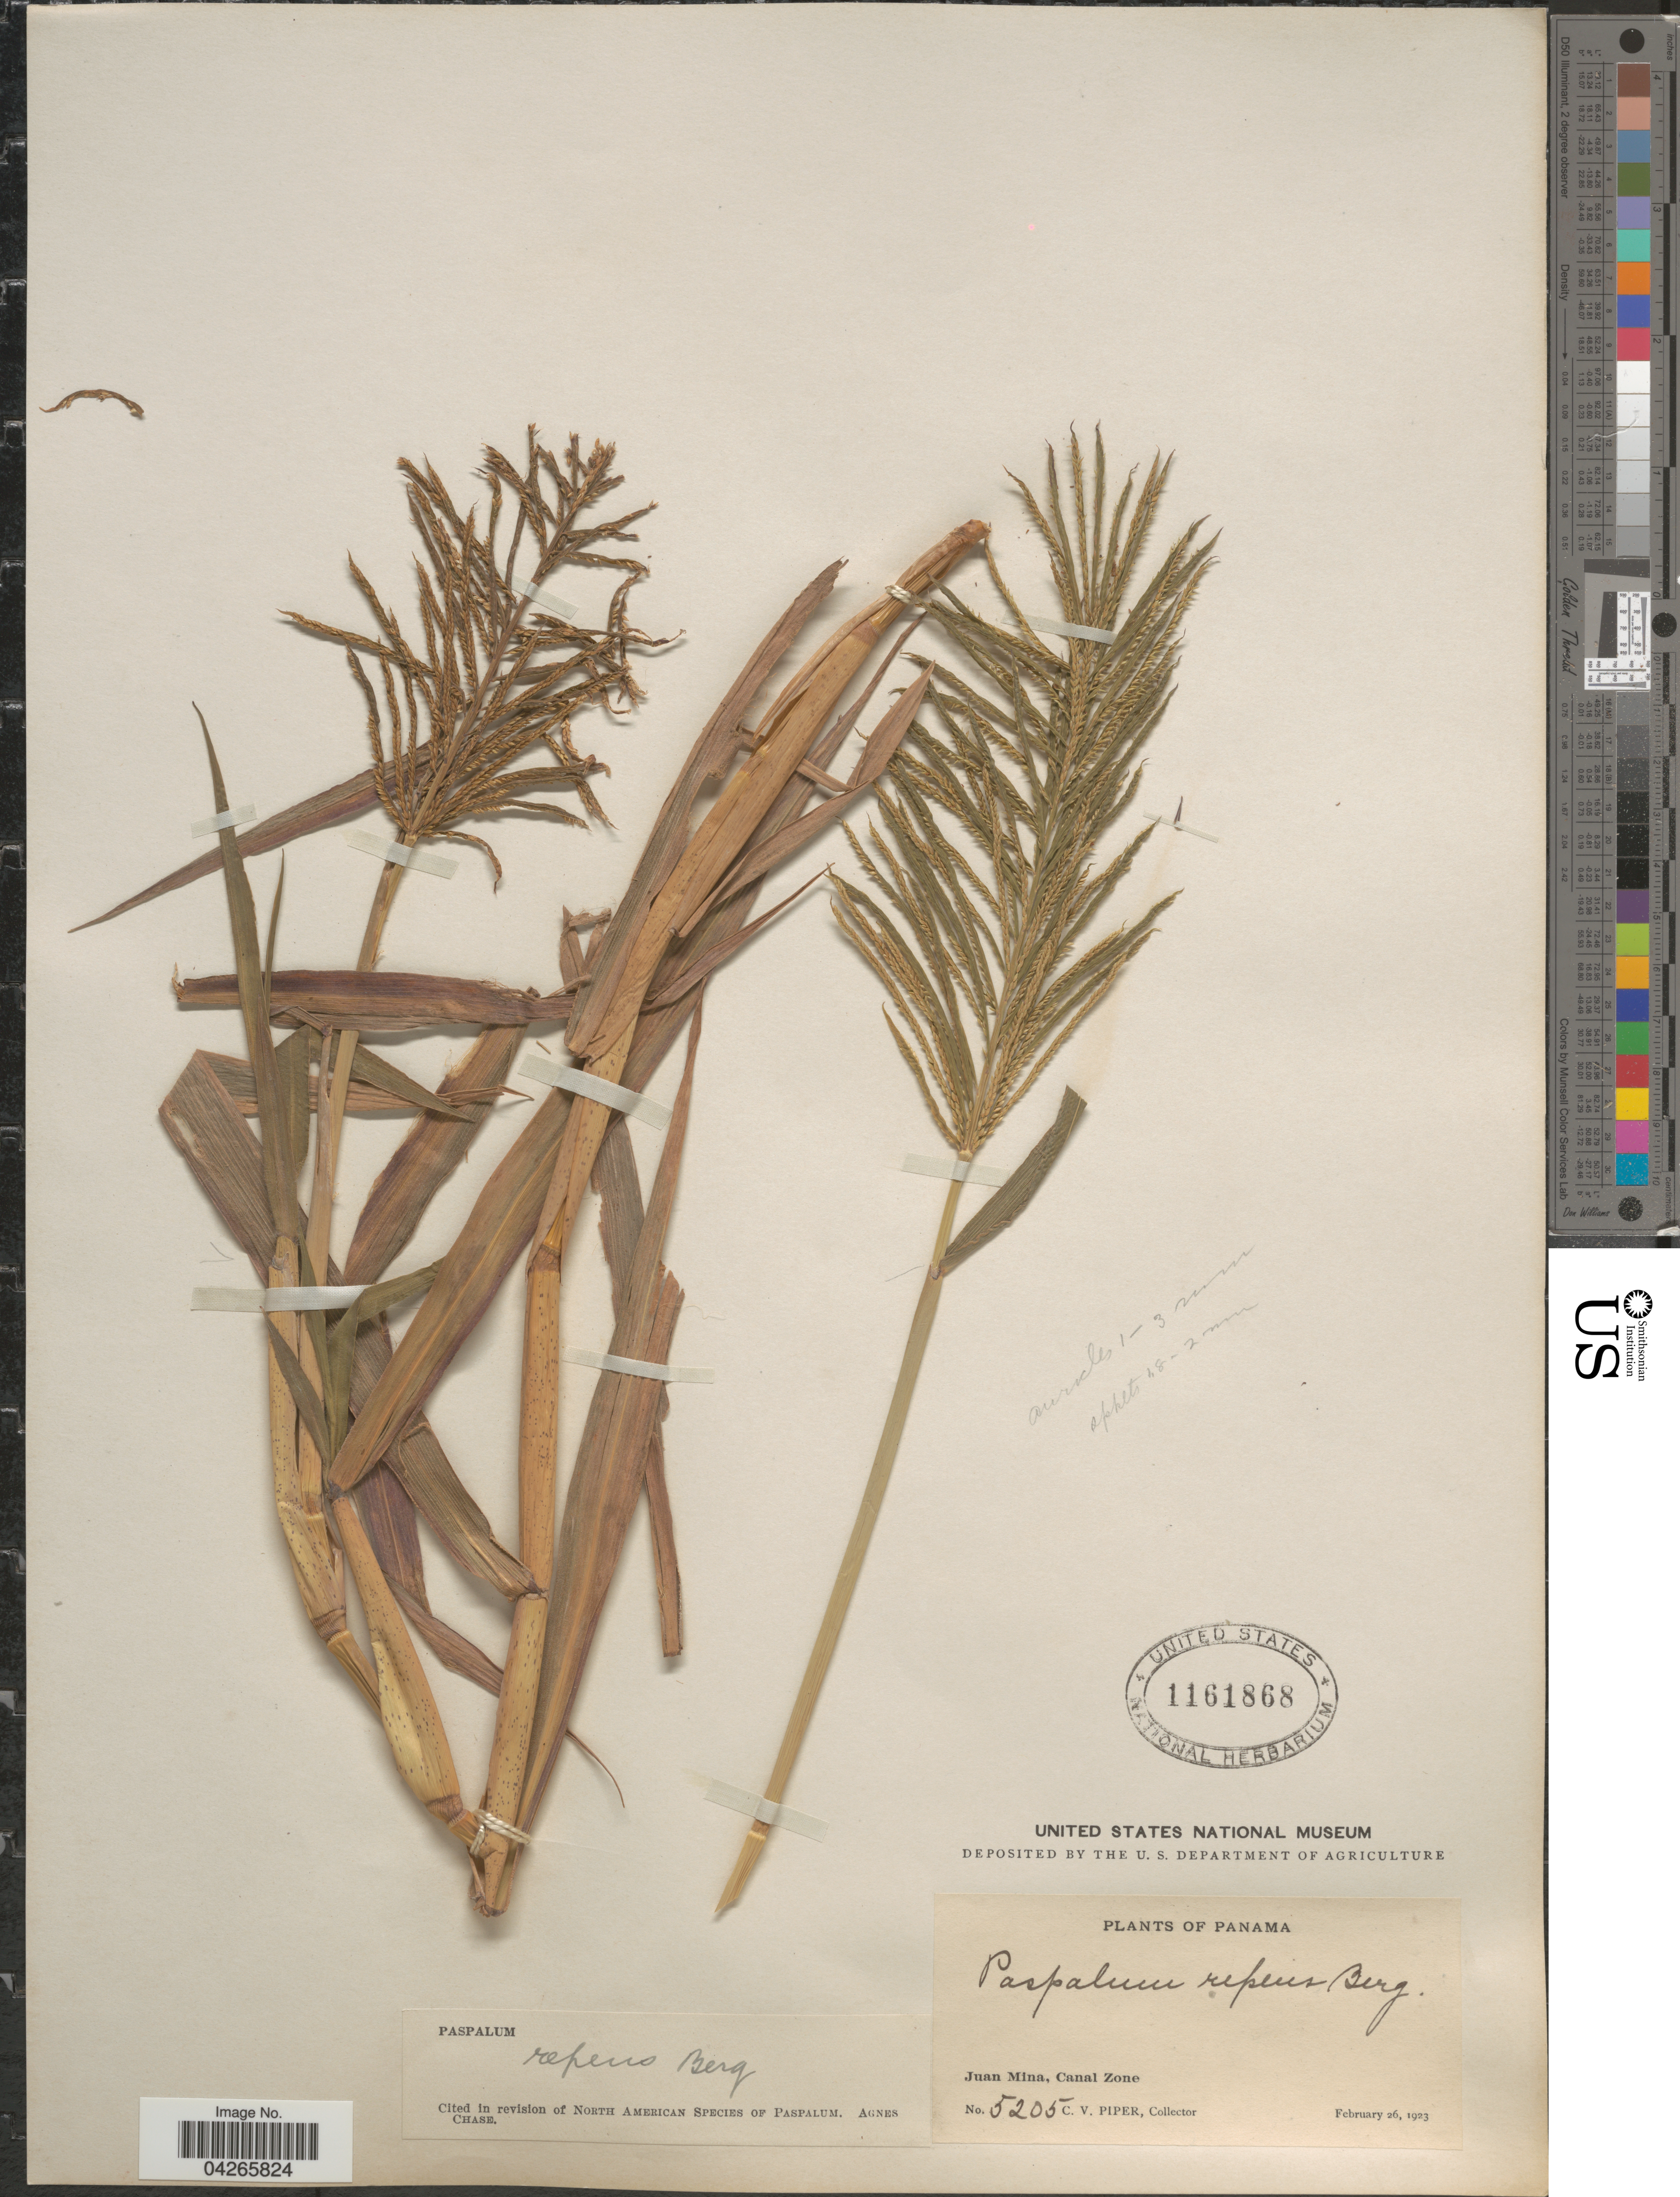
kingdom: Plantae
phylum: Tracheophyta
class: Liliopsida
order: Poales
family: Poaceae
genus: Paspalum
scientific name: Paspalum repens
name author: P.J. Bergius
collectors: C. V. Piper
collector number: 5205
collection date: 1923-02-26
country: Panama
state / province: Colón / Panamá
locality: Juan Mina, Canal Zone.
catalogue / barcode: US 1161868